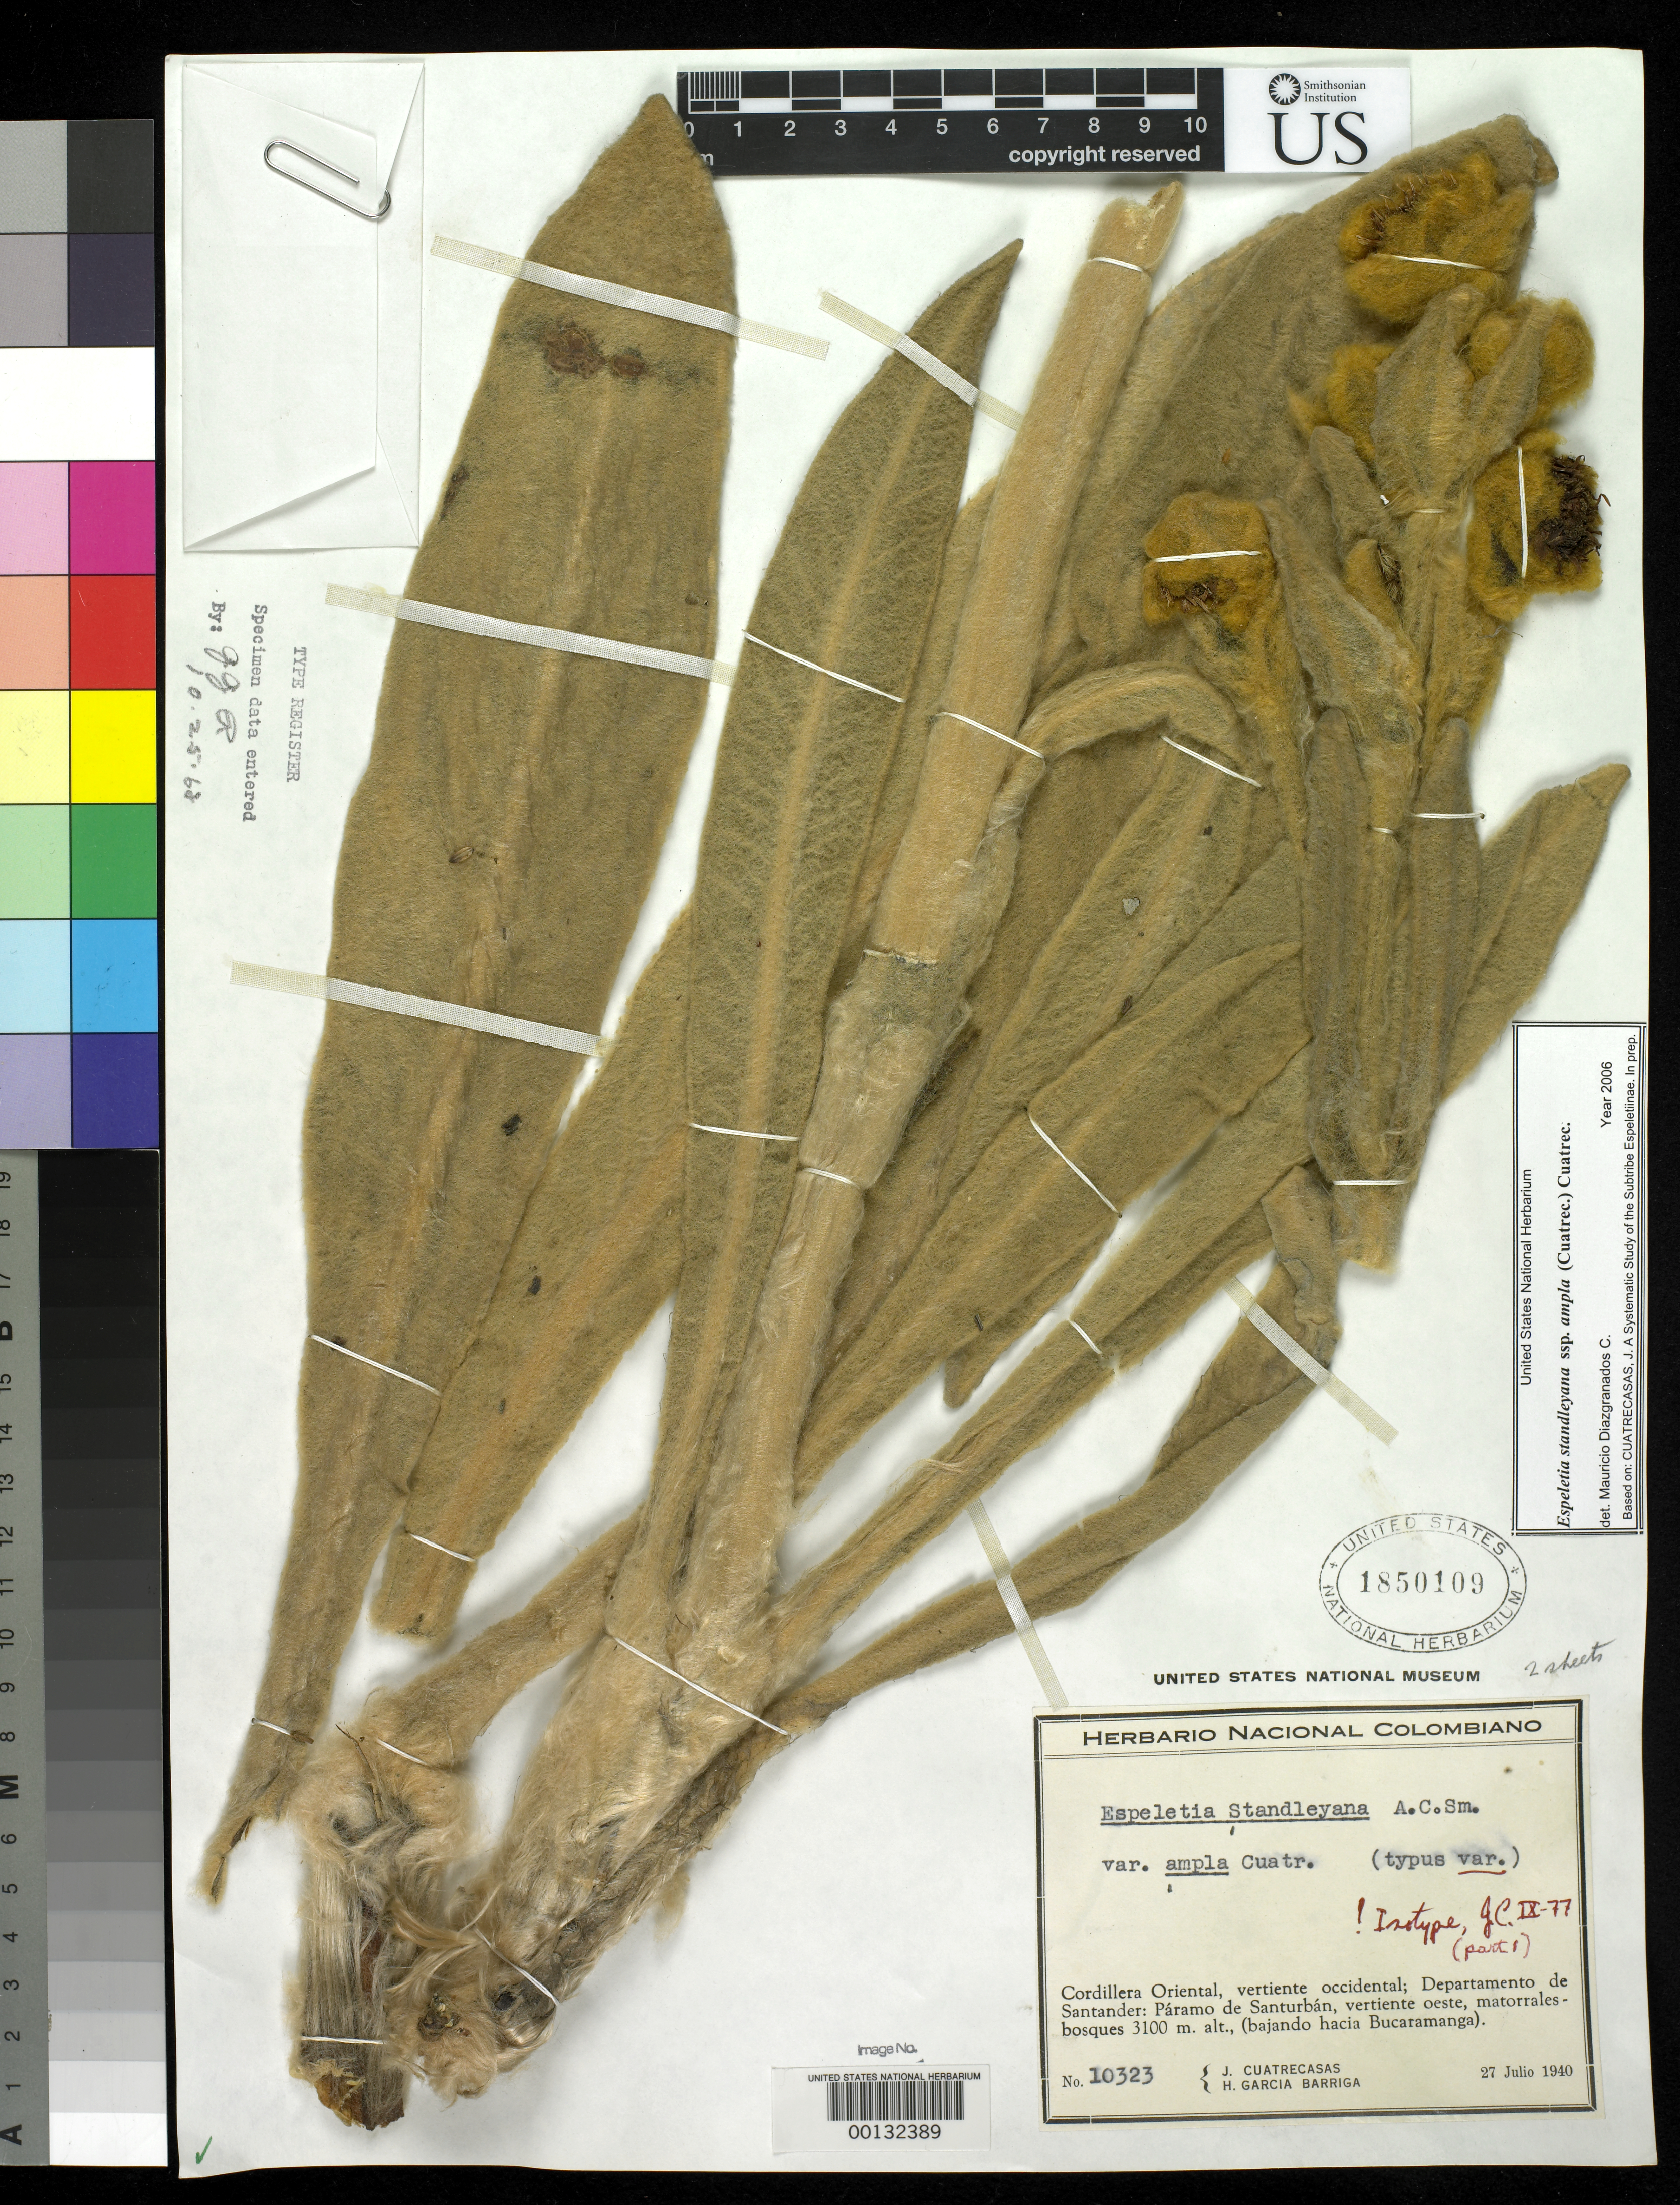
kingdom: Plantae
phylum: Tracheophyta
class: Magnoliopsida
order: Asterales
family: Asteraceae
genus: Espeletia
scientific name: Espeletia standleyana var. ampla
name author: Cuatrec.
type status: Isotype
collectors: J. Cuatrecasas & H. García Barriga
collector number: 10323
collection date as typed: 27 Jul 1940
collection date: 1940-07-27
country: Colombia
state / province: Santander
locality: Cordillera Oriental, Vertiente Occidental, Páramo de San Turban, Vertiente oeste, Bajando Hacia Bucaramango. [Cordillera Oriental, W slope, Páramo de San Turban, W slope, descending ttowards Bucaramango.]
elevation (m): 3100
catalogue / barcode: US 1850109